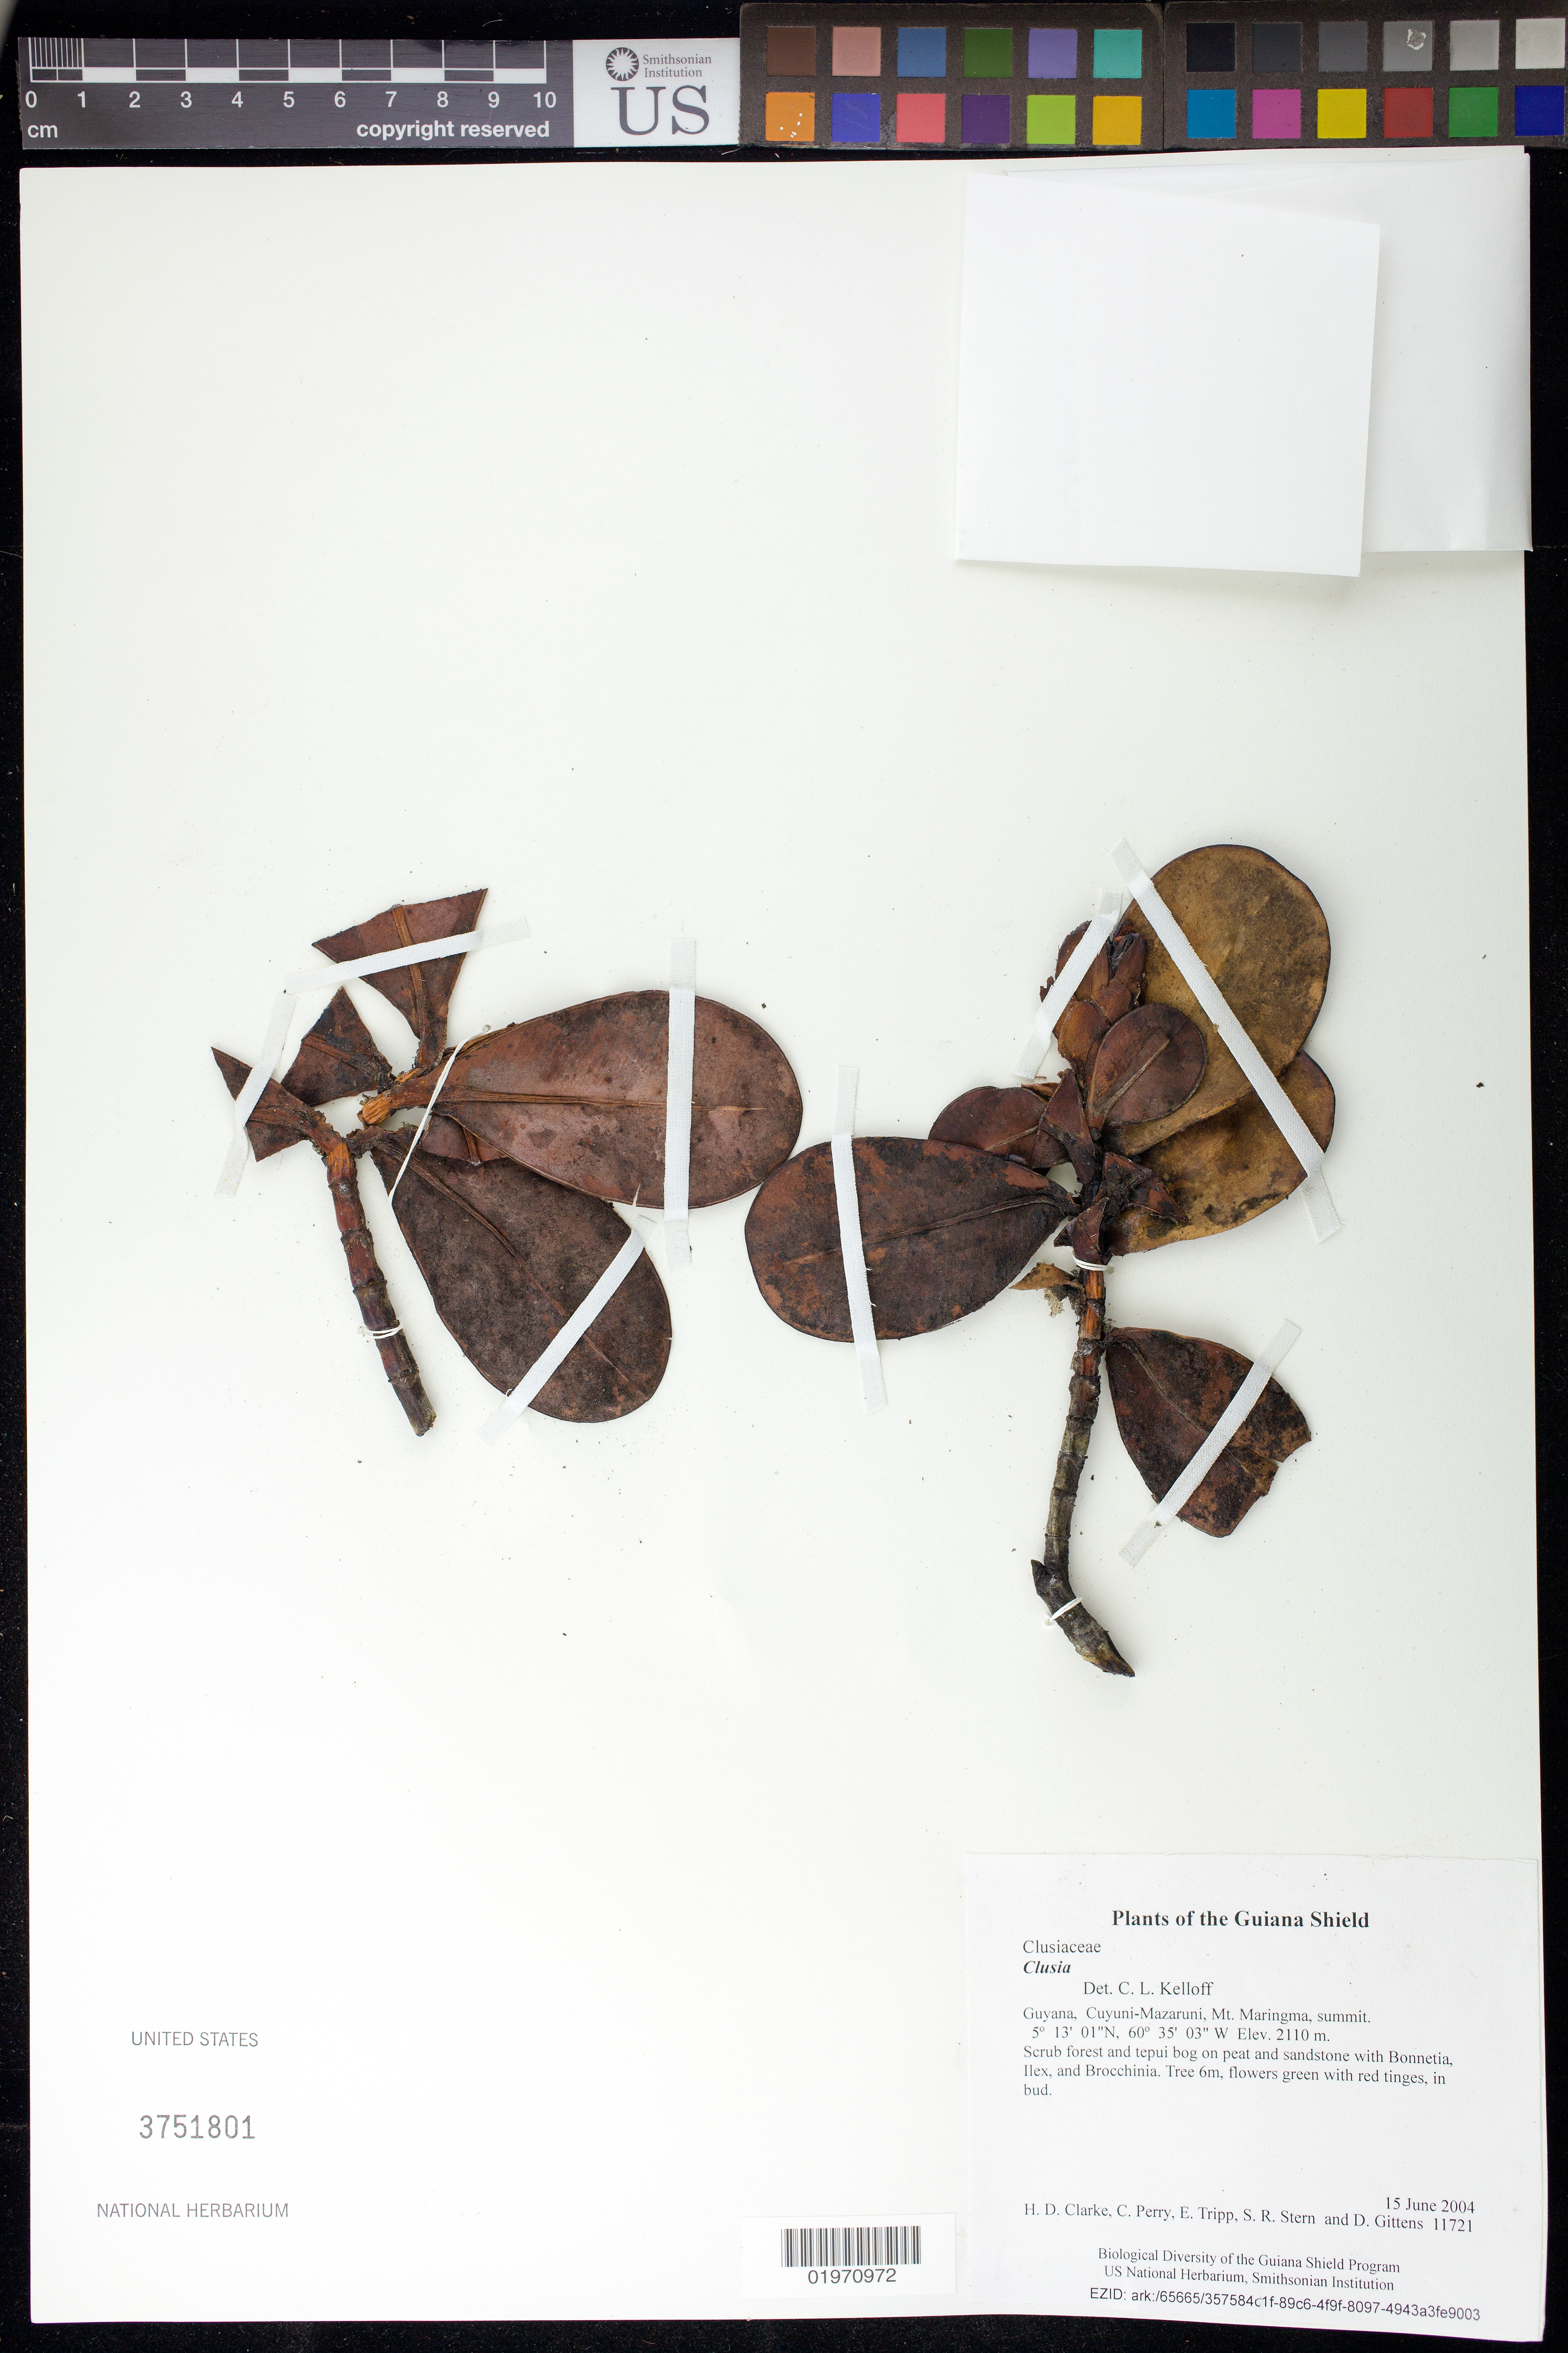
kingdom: Plantae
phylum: Tracheophyta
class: Magnoliopsida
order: Malpighiales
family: Clusiaceae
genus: Clusia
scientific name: Clusia sp.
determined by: Kelloff, C. L.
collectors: H. D. Clarke, C. Perry, E. Tripp, S. R. Stern & D. Gittens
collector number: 11721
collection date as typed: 15 June 2004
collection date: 2004-06-15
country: Guyana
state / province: Cuyuni-Mazaruni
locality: Mt. Maringma, summit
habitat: Scrub forest and tepui bog on peat and sandstone with Bonnetia, Ilex, and Brocchinia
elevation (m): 2110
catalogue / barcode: US 3751801